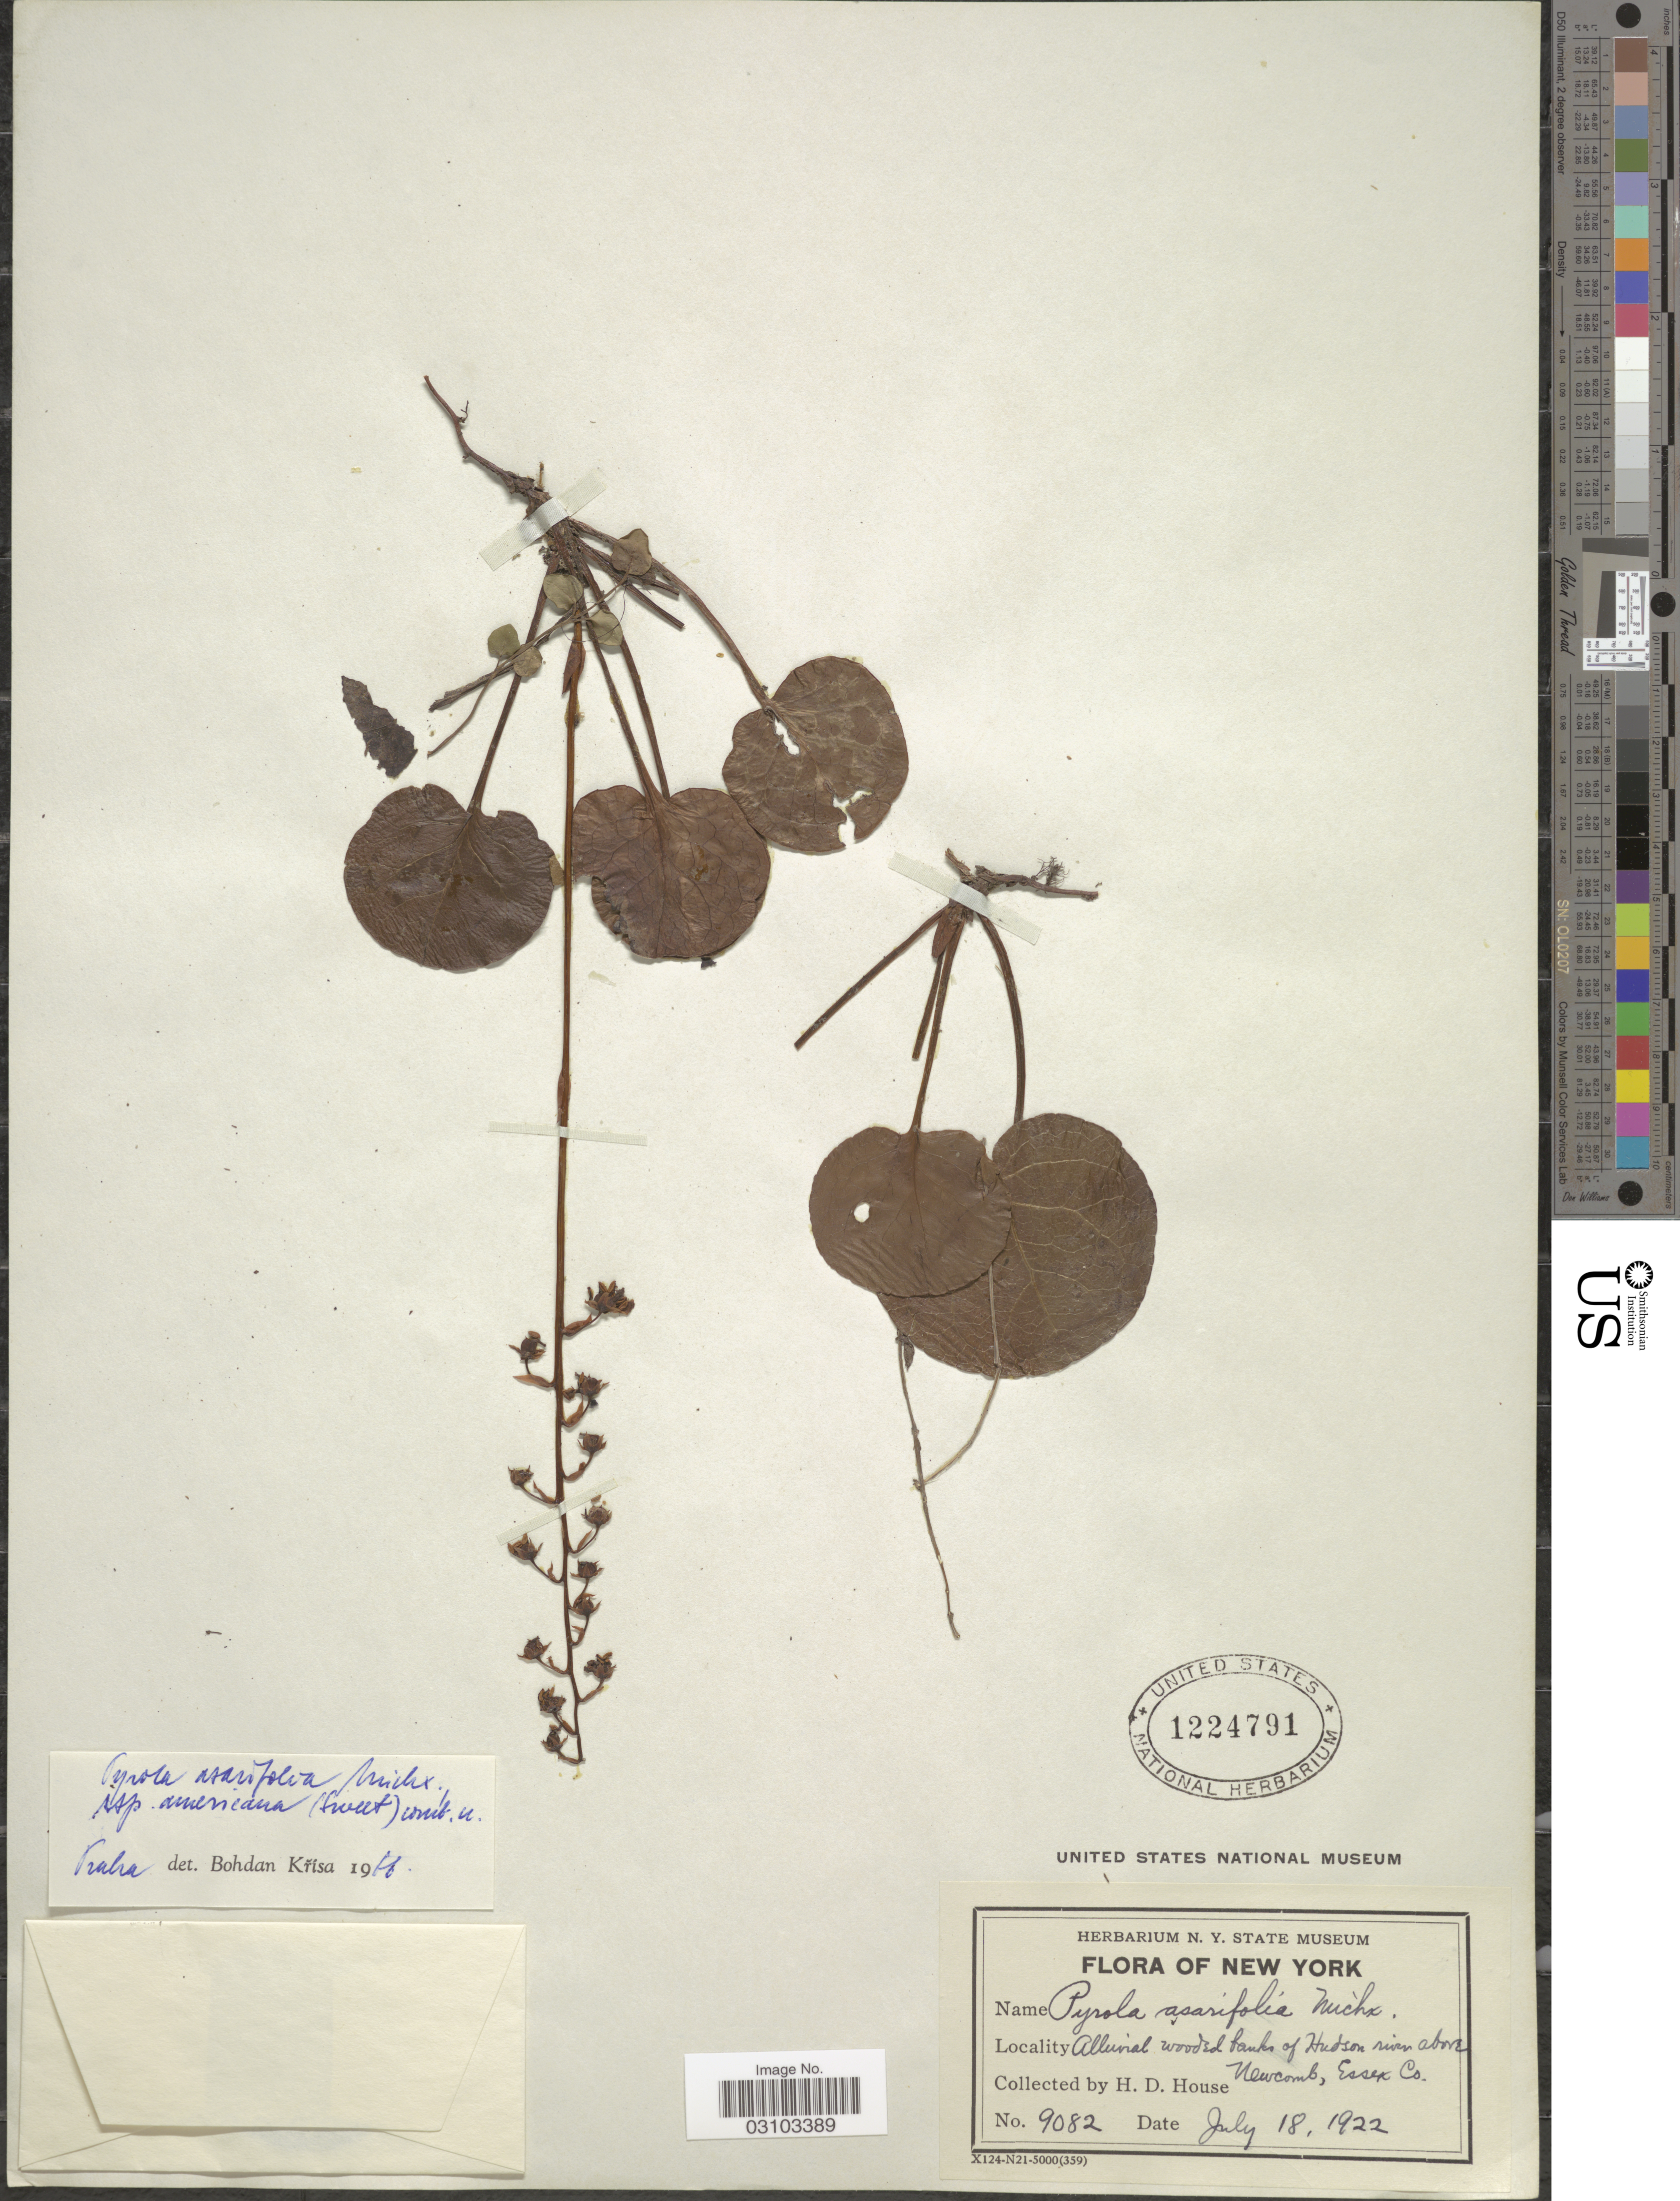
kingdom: Plantae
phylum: Tracheophyta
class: Magnoliopsida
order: Ericales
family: Ericaceae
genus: Pyrola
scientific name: Pyrola asarifolia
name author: Michx.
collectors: H. D. House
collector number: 9082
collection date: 1922-07-18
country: United States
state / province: New York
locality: Alluvial wooded banks of Hudson river above Newcomb, Essex Co.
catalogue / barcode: US 1224791